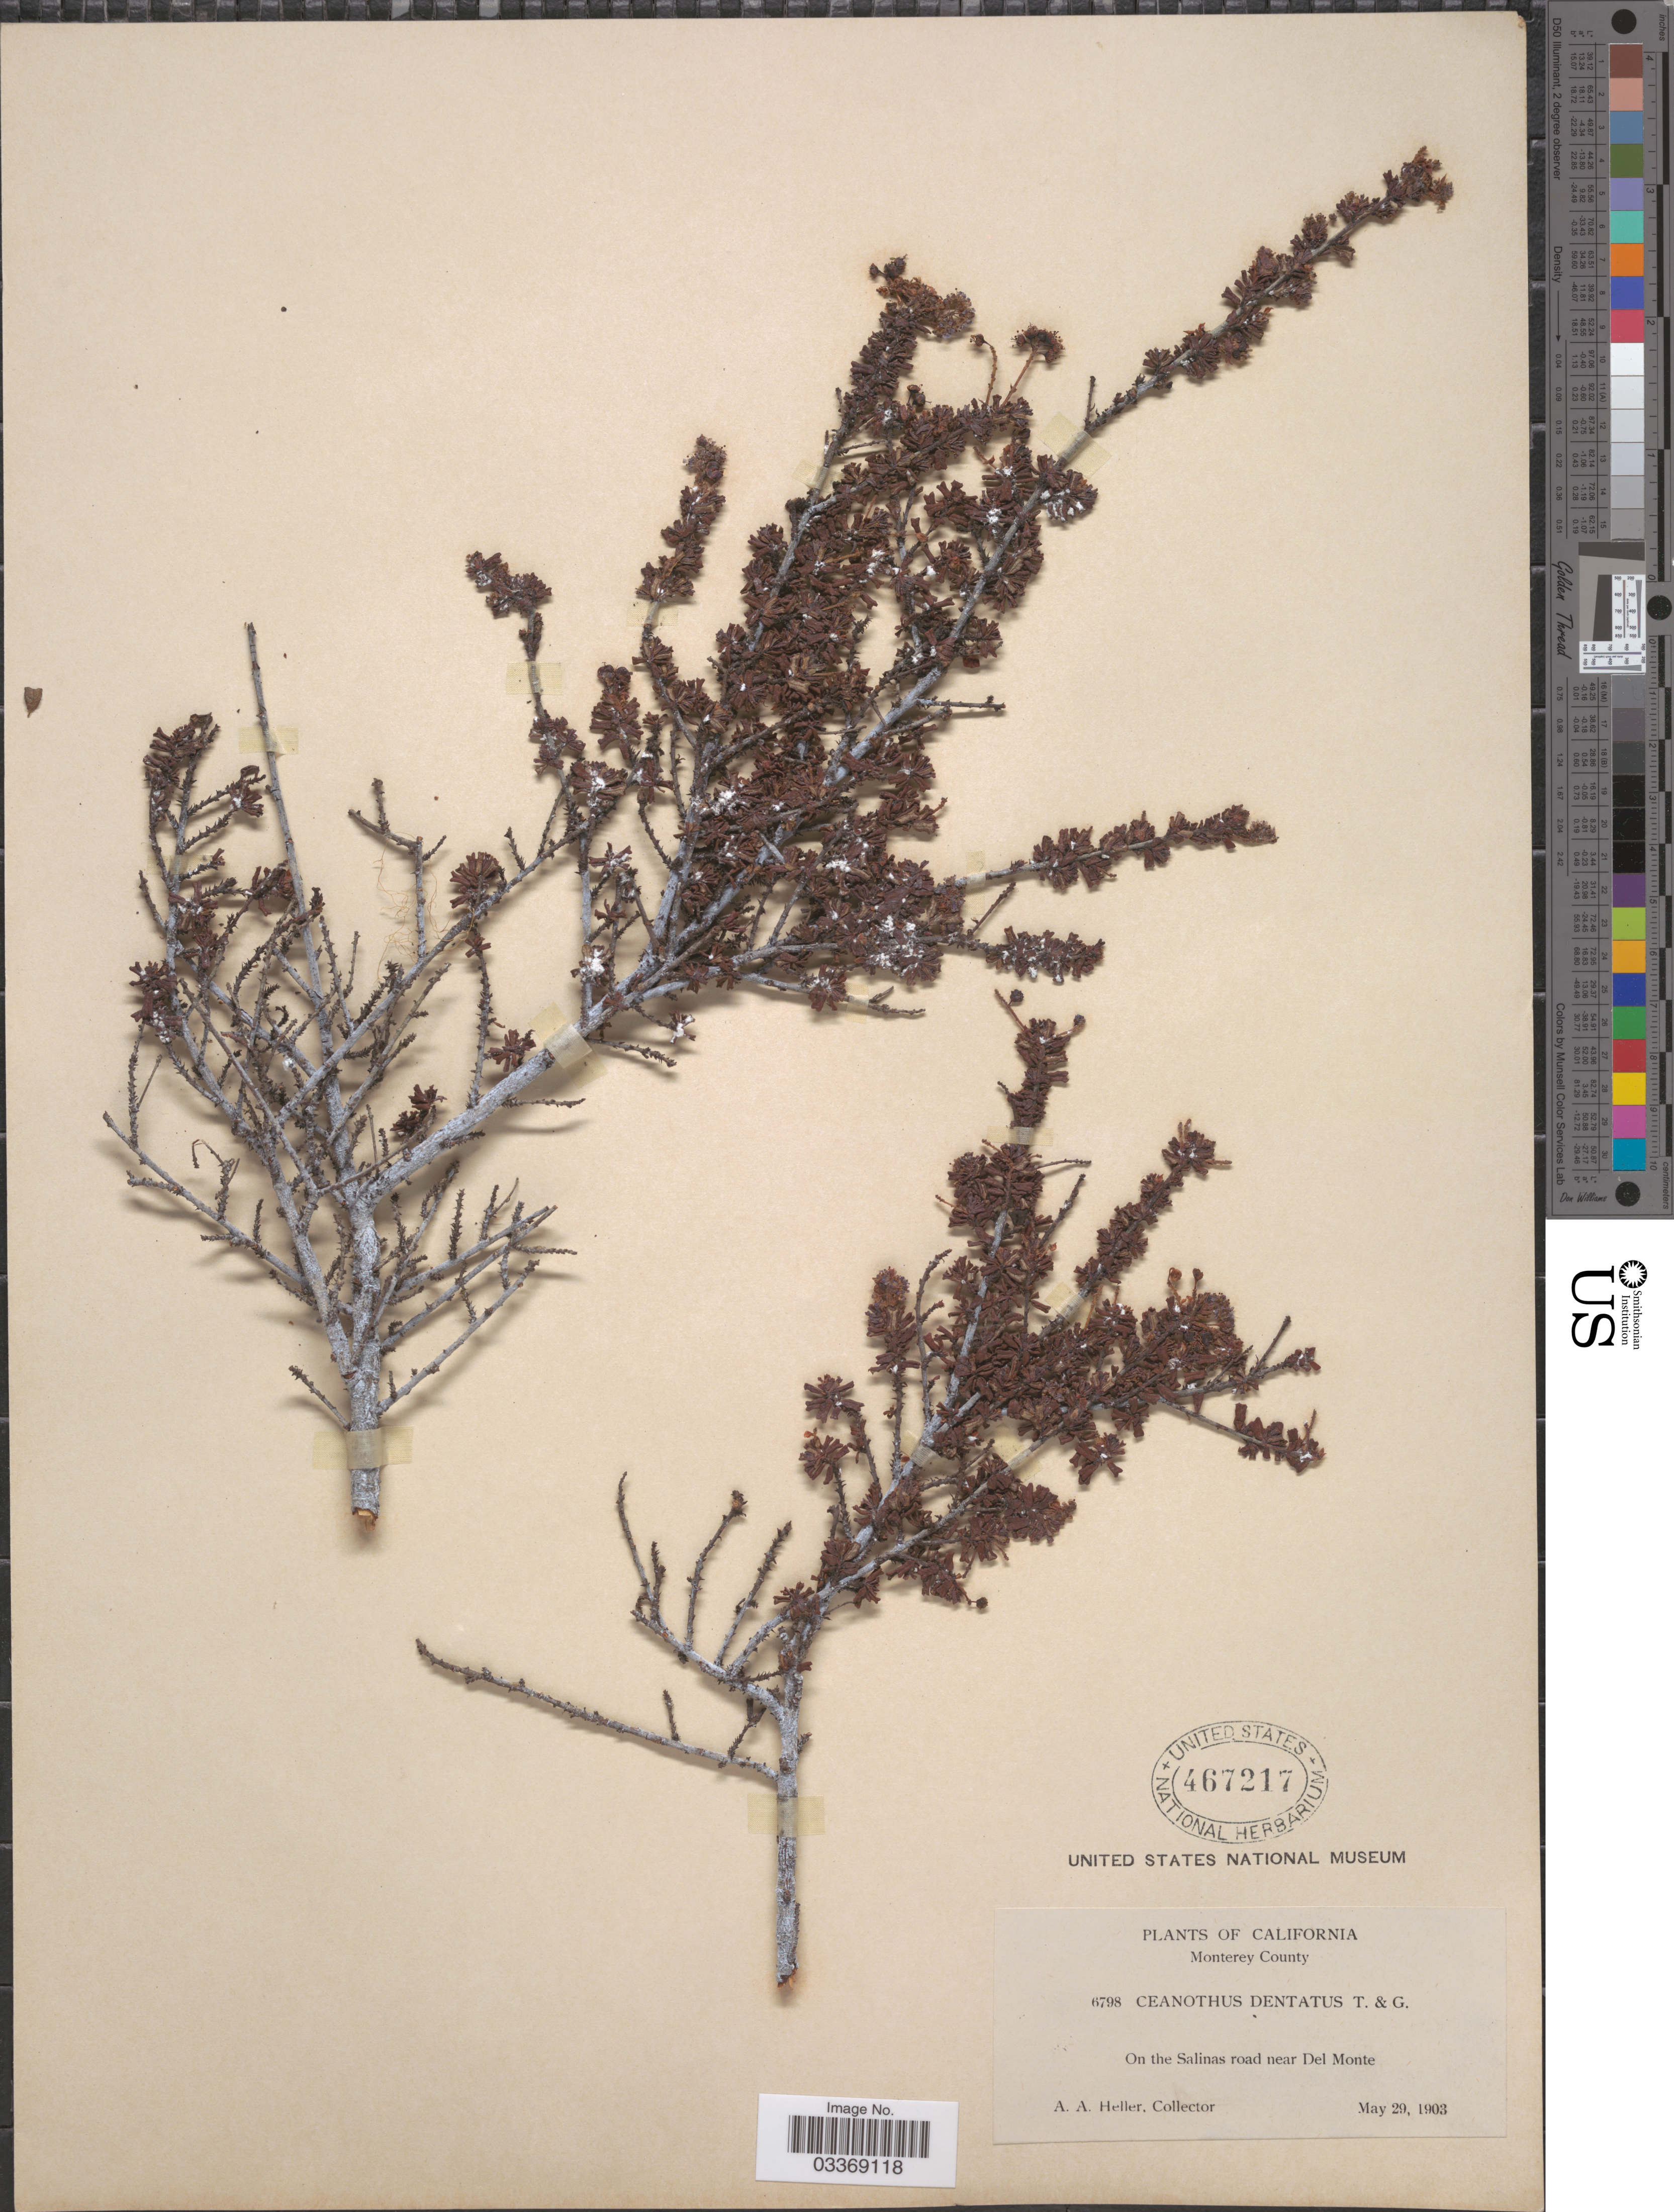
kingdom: Plantae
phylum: Tracheophyta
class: Magnoliopsida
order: Rosales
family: Rhamnaceae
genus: Ceanothus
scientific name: Ceanothus dentatus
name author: Torr. & A. Gray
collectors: A. A. Heller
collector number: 6798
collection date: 1903-05-29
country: United States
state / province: California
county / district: Monterey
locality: Monterey County, On the Salinas road near Del Monte.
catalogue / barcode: US 467217